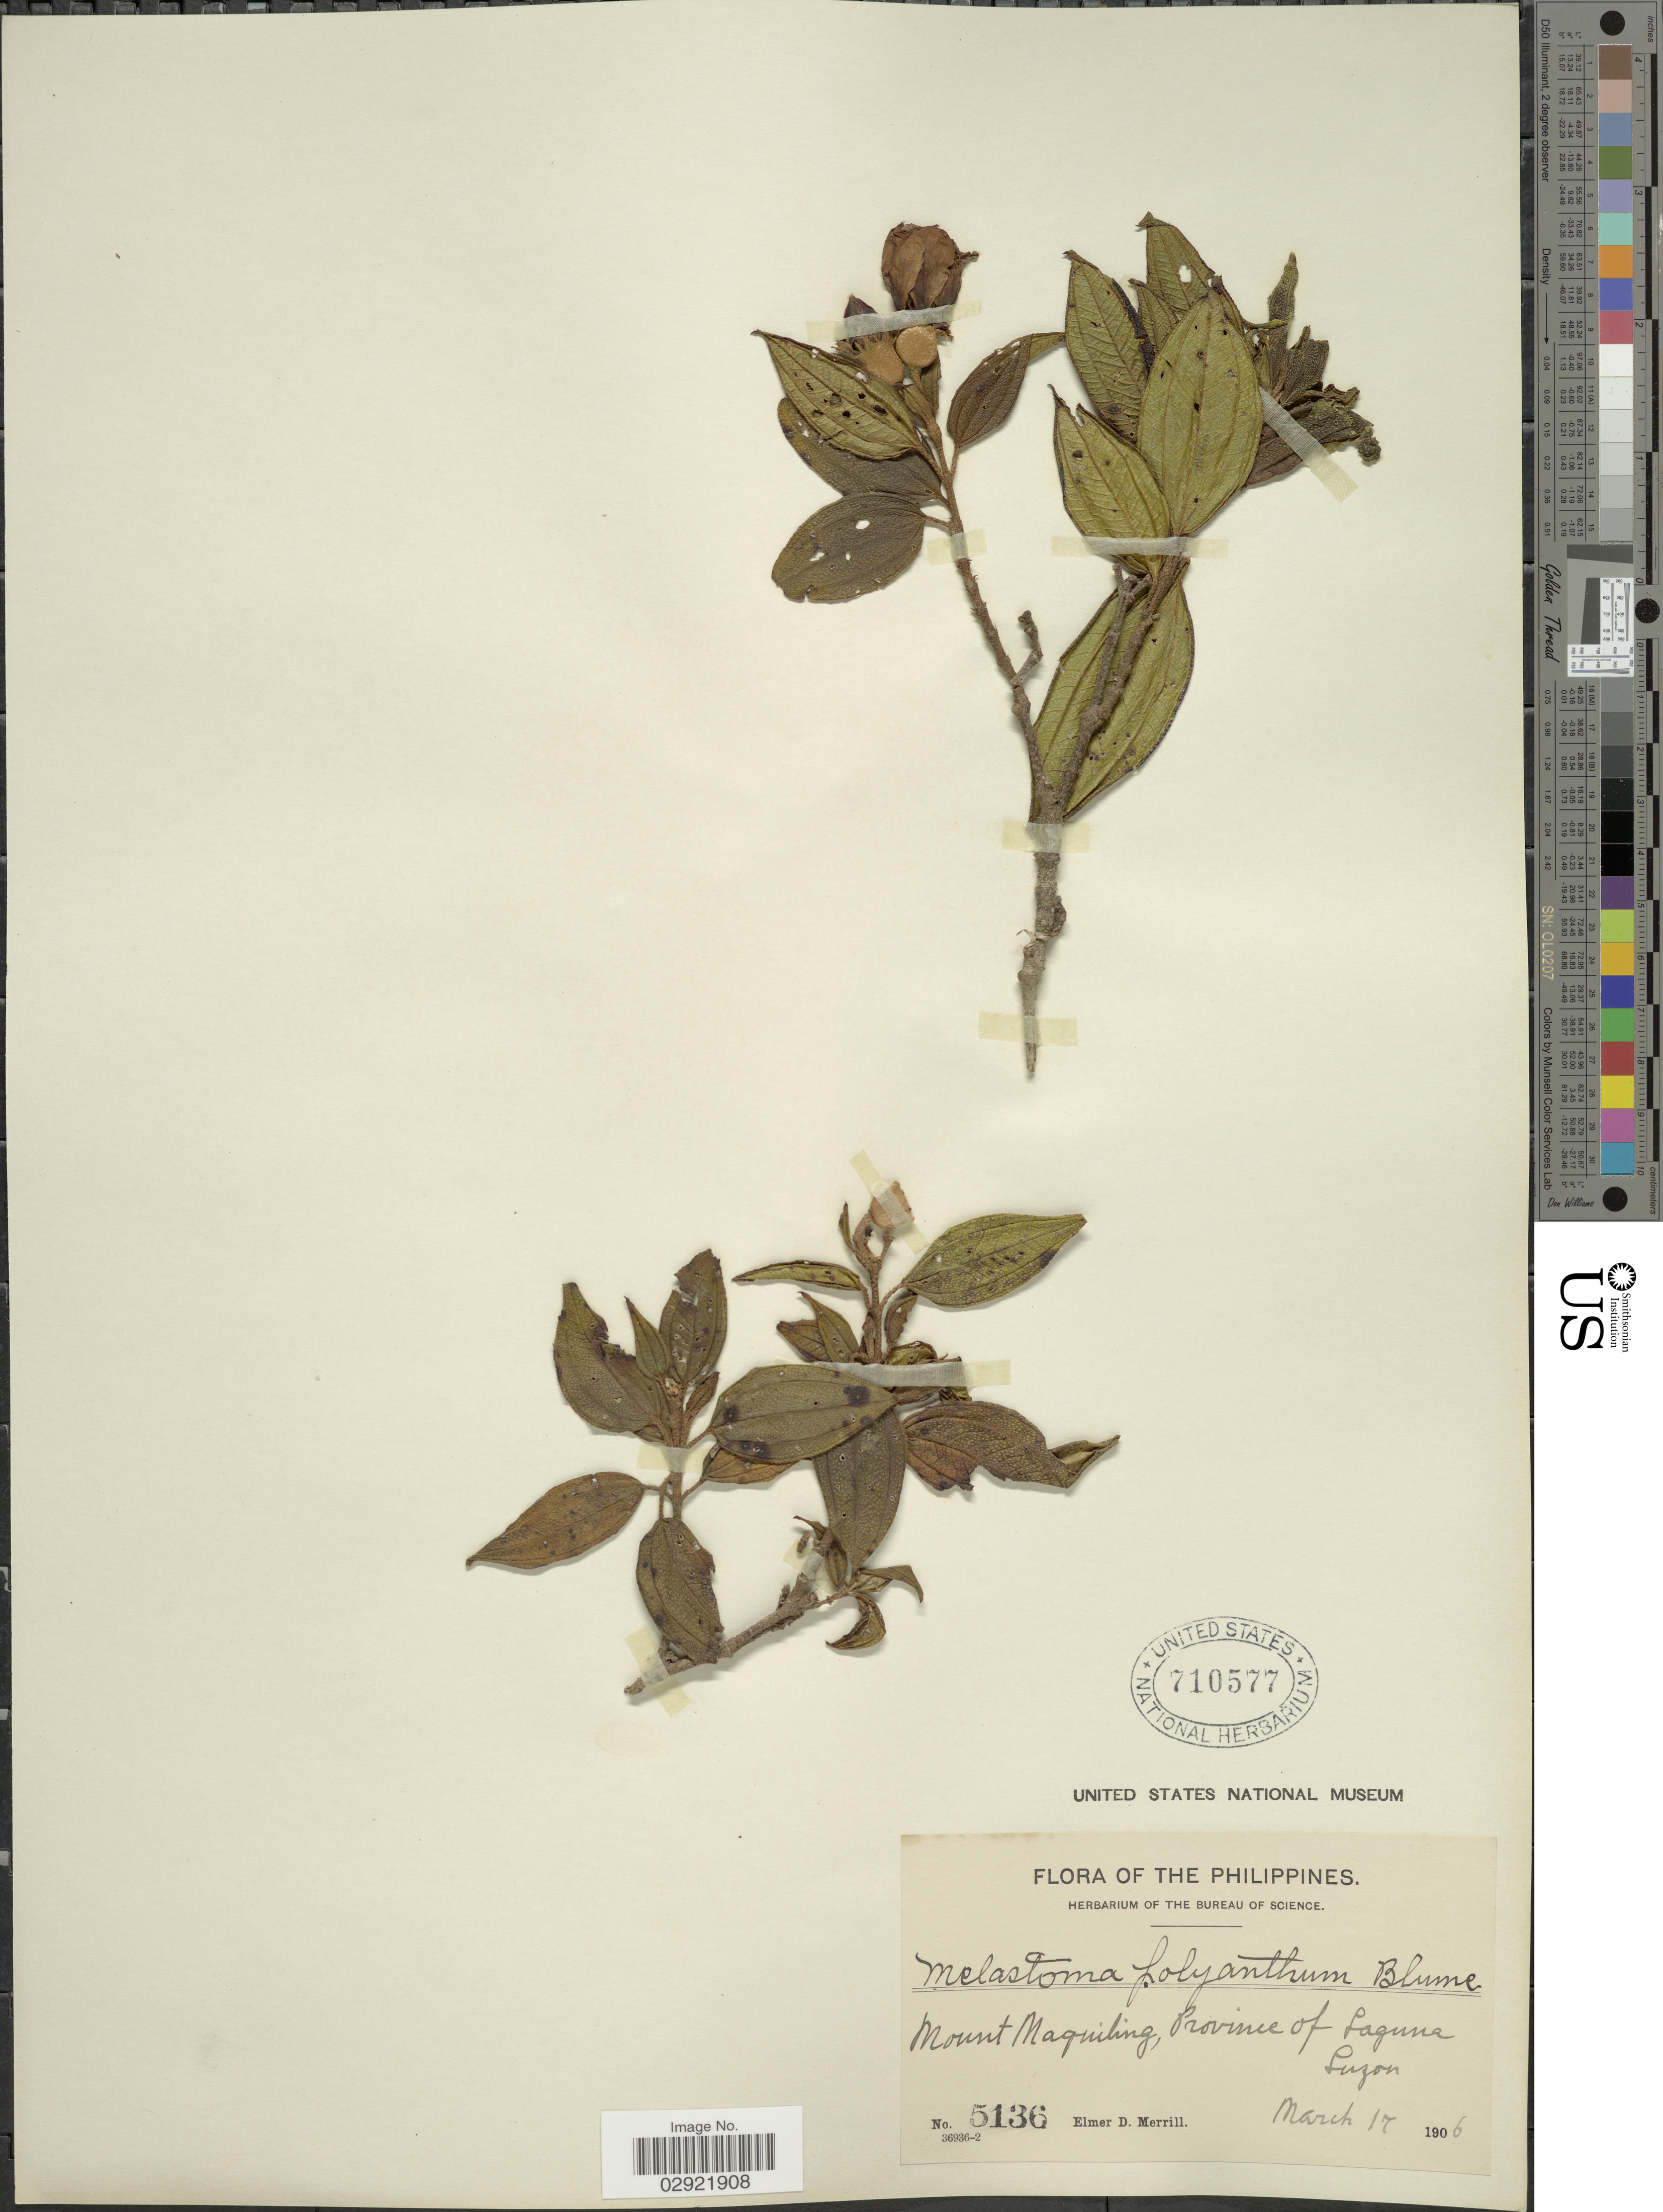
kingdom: Plantae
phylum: Tracheophyta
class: Magnoliopsida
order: Myrtales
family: Melastomataceae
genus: Melastoma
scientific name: Melastoma malabathricum subsp. malabathricum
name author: L.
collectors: E. D. Merrill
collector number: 5136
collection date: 1906-03-17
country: Philippines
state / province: Calabarzon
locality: Mount Maquiling, Province of Laguna, Luzon.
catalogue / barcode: US 710577